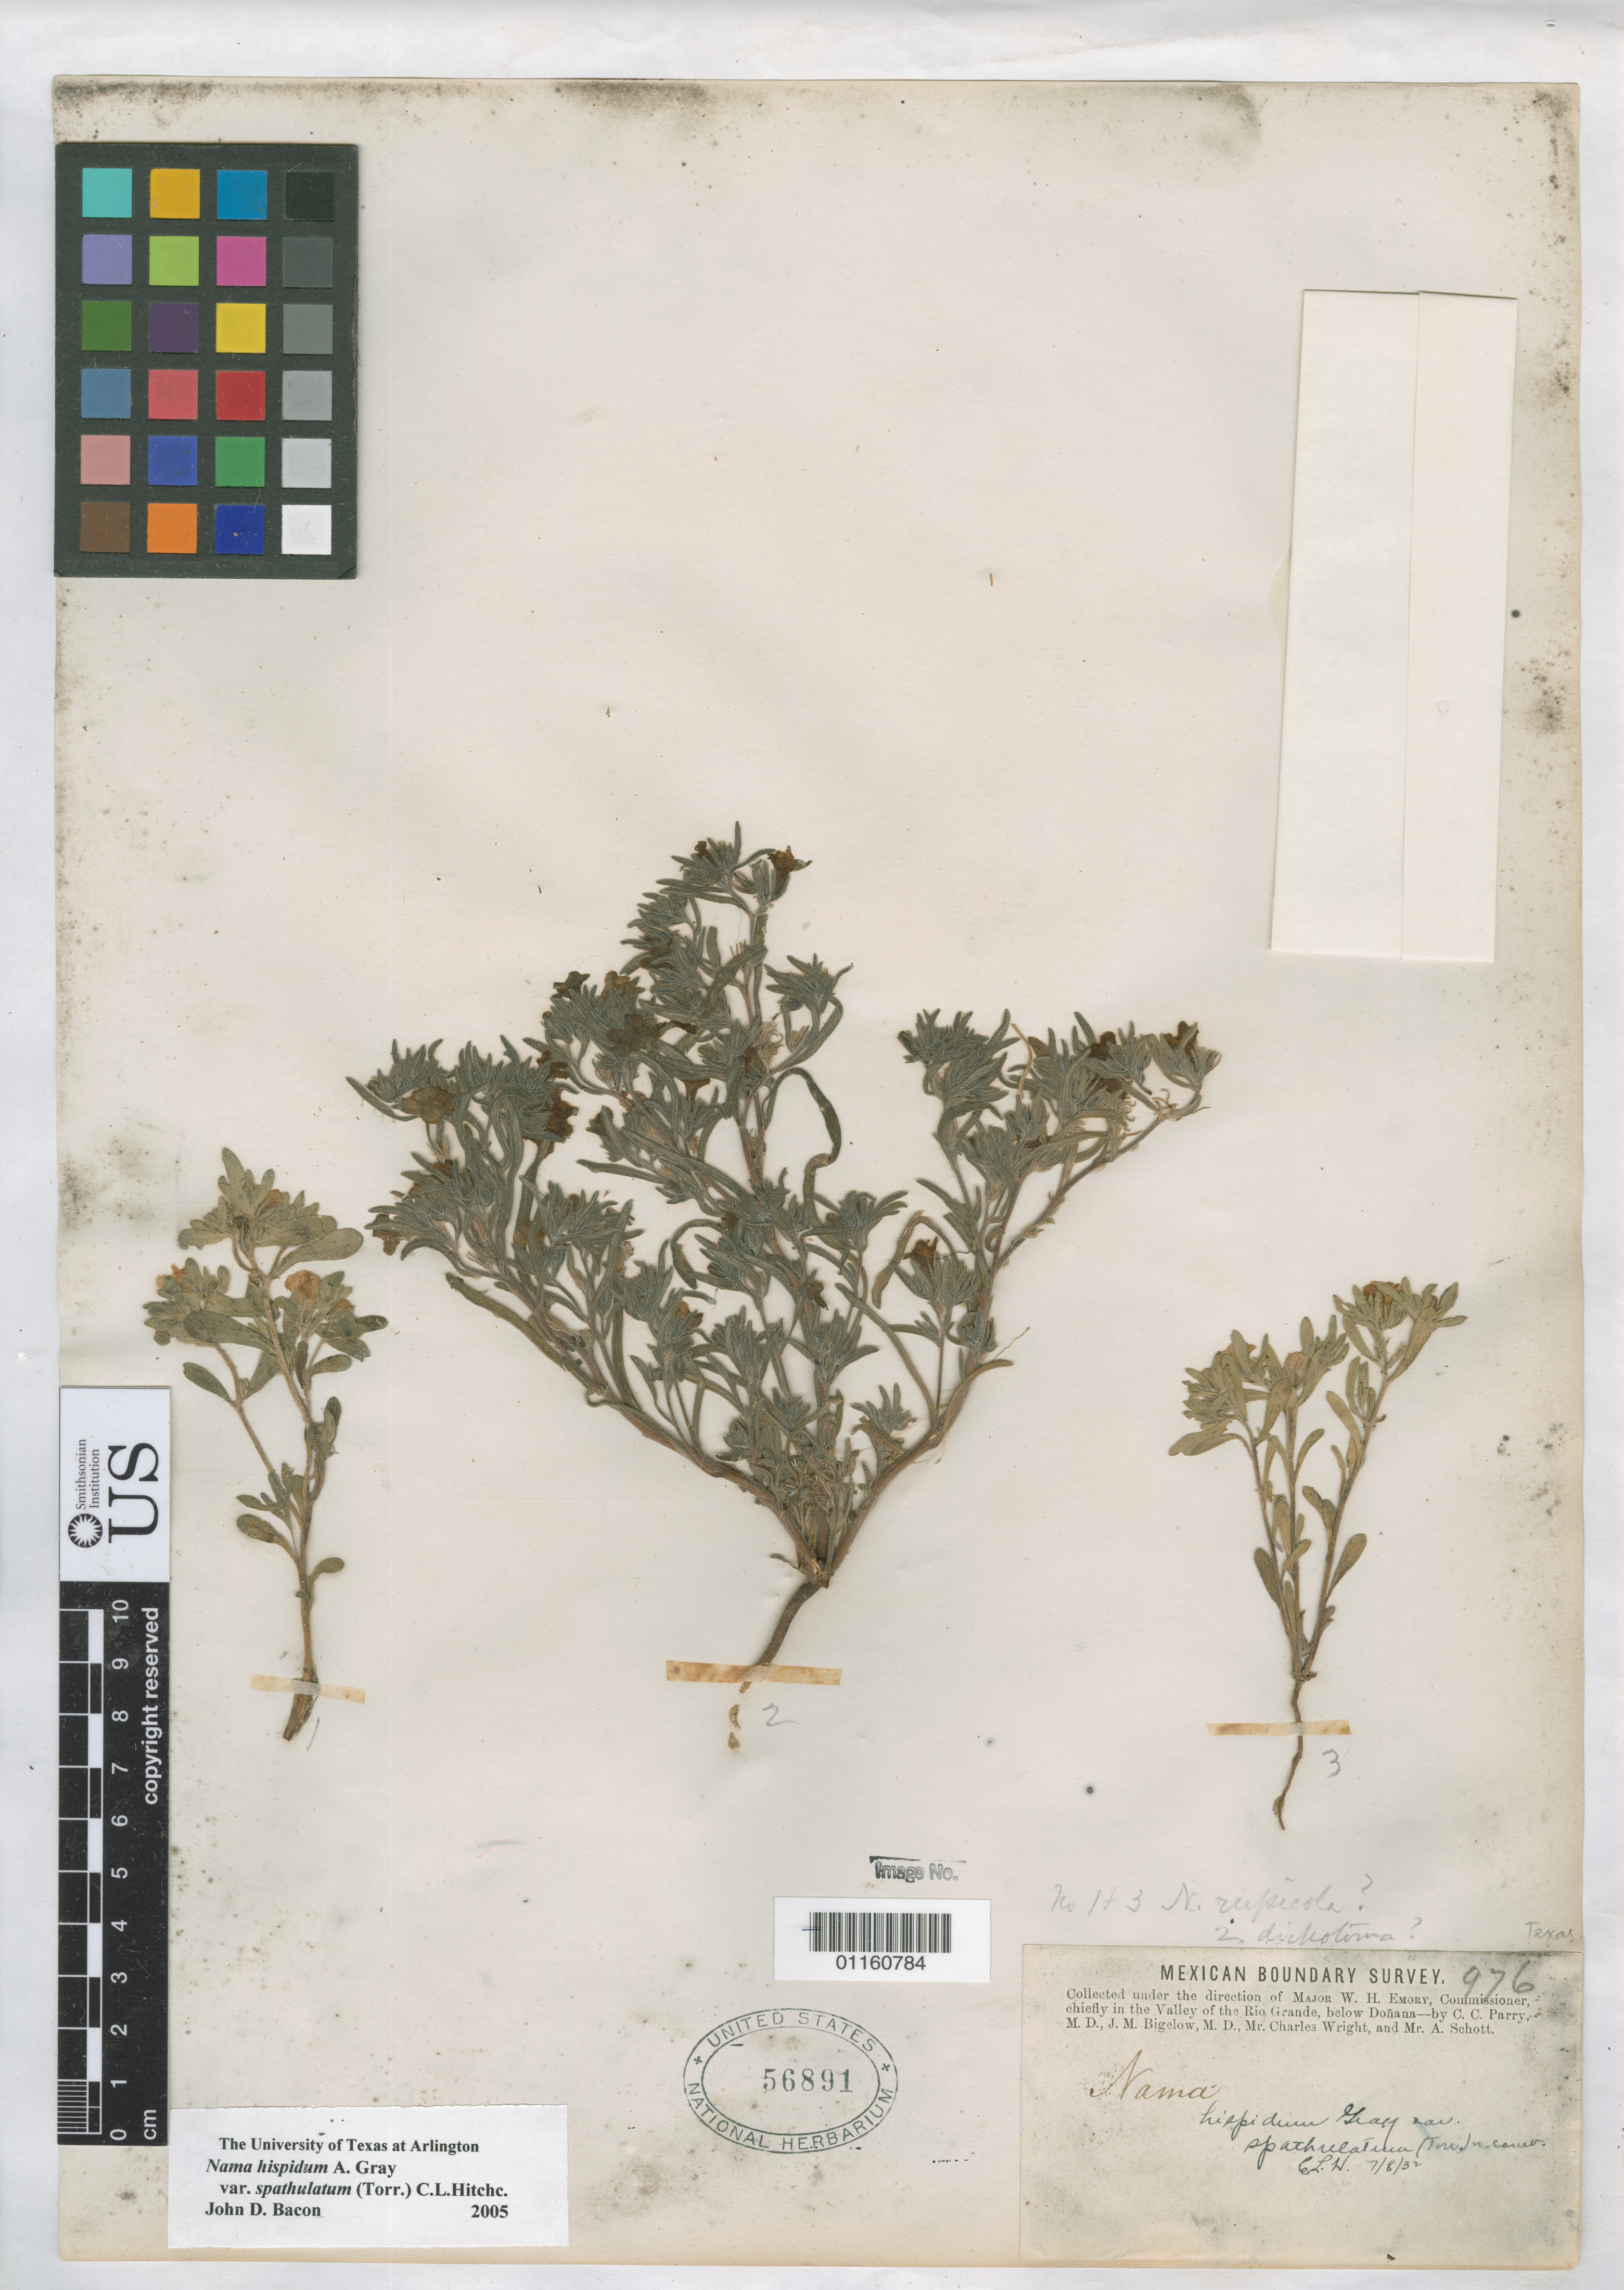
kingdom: Plantae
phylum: Tracheophyta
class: Magnoliopsida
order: Boraginales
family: Namaceae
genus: Nama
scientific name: Nama hispida var. spathulatum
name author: (Torr.) C.L. Hitchc.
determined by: Bacon, J. D.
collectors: C. C. Parry, J. M. Bigelow, C. Wright & A. Schott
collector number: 976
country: United States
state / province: Texas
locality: in the Valley of the Rio Grande, below Donana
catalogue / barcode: US 56891